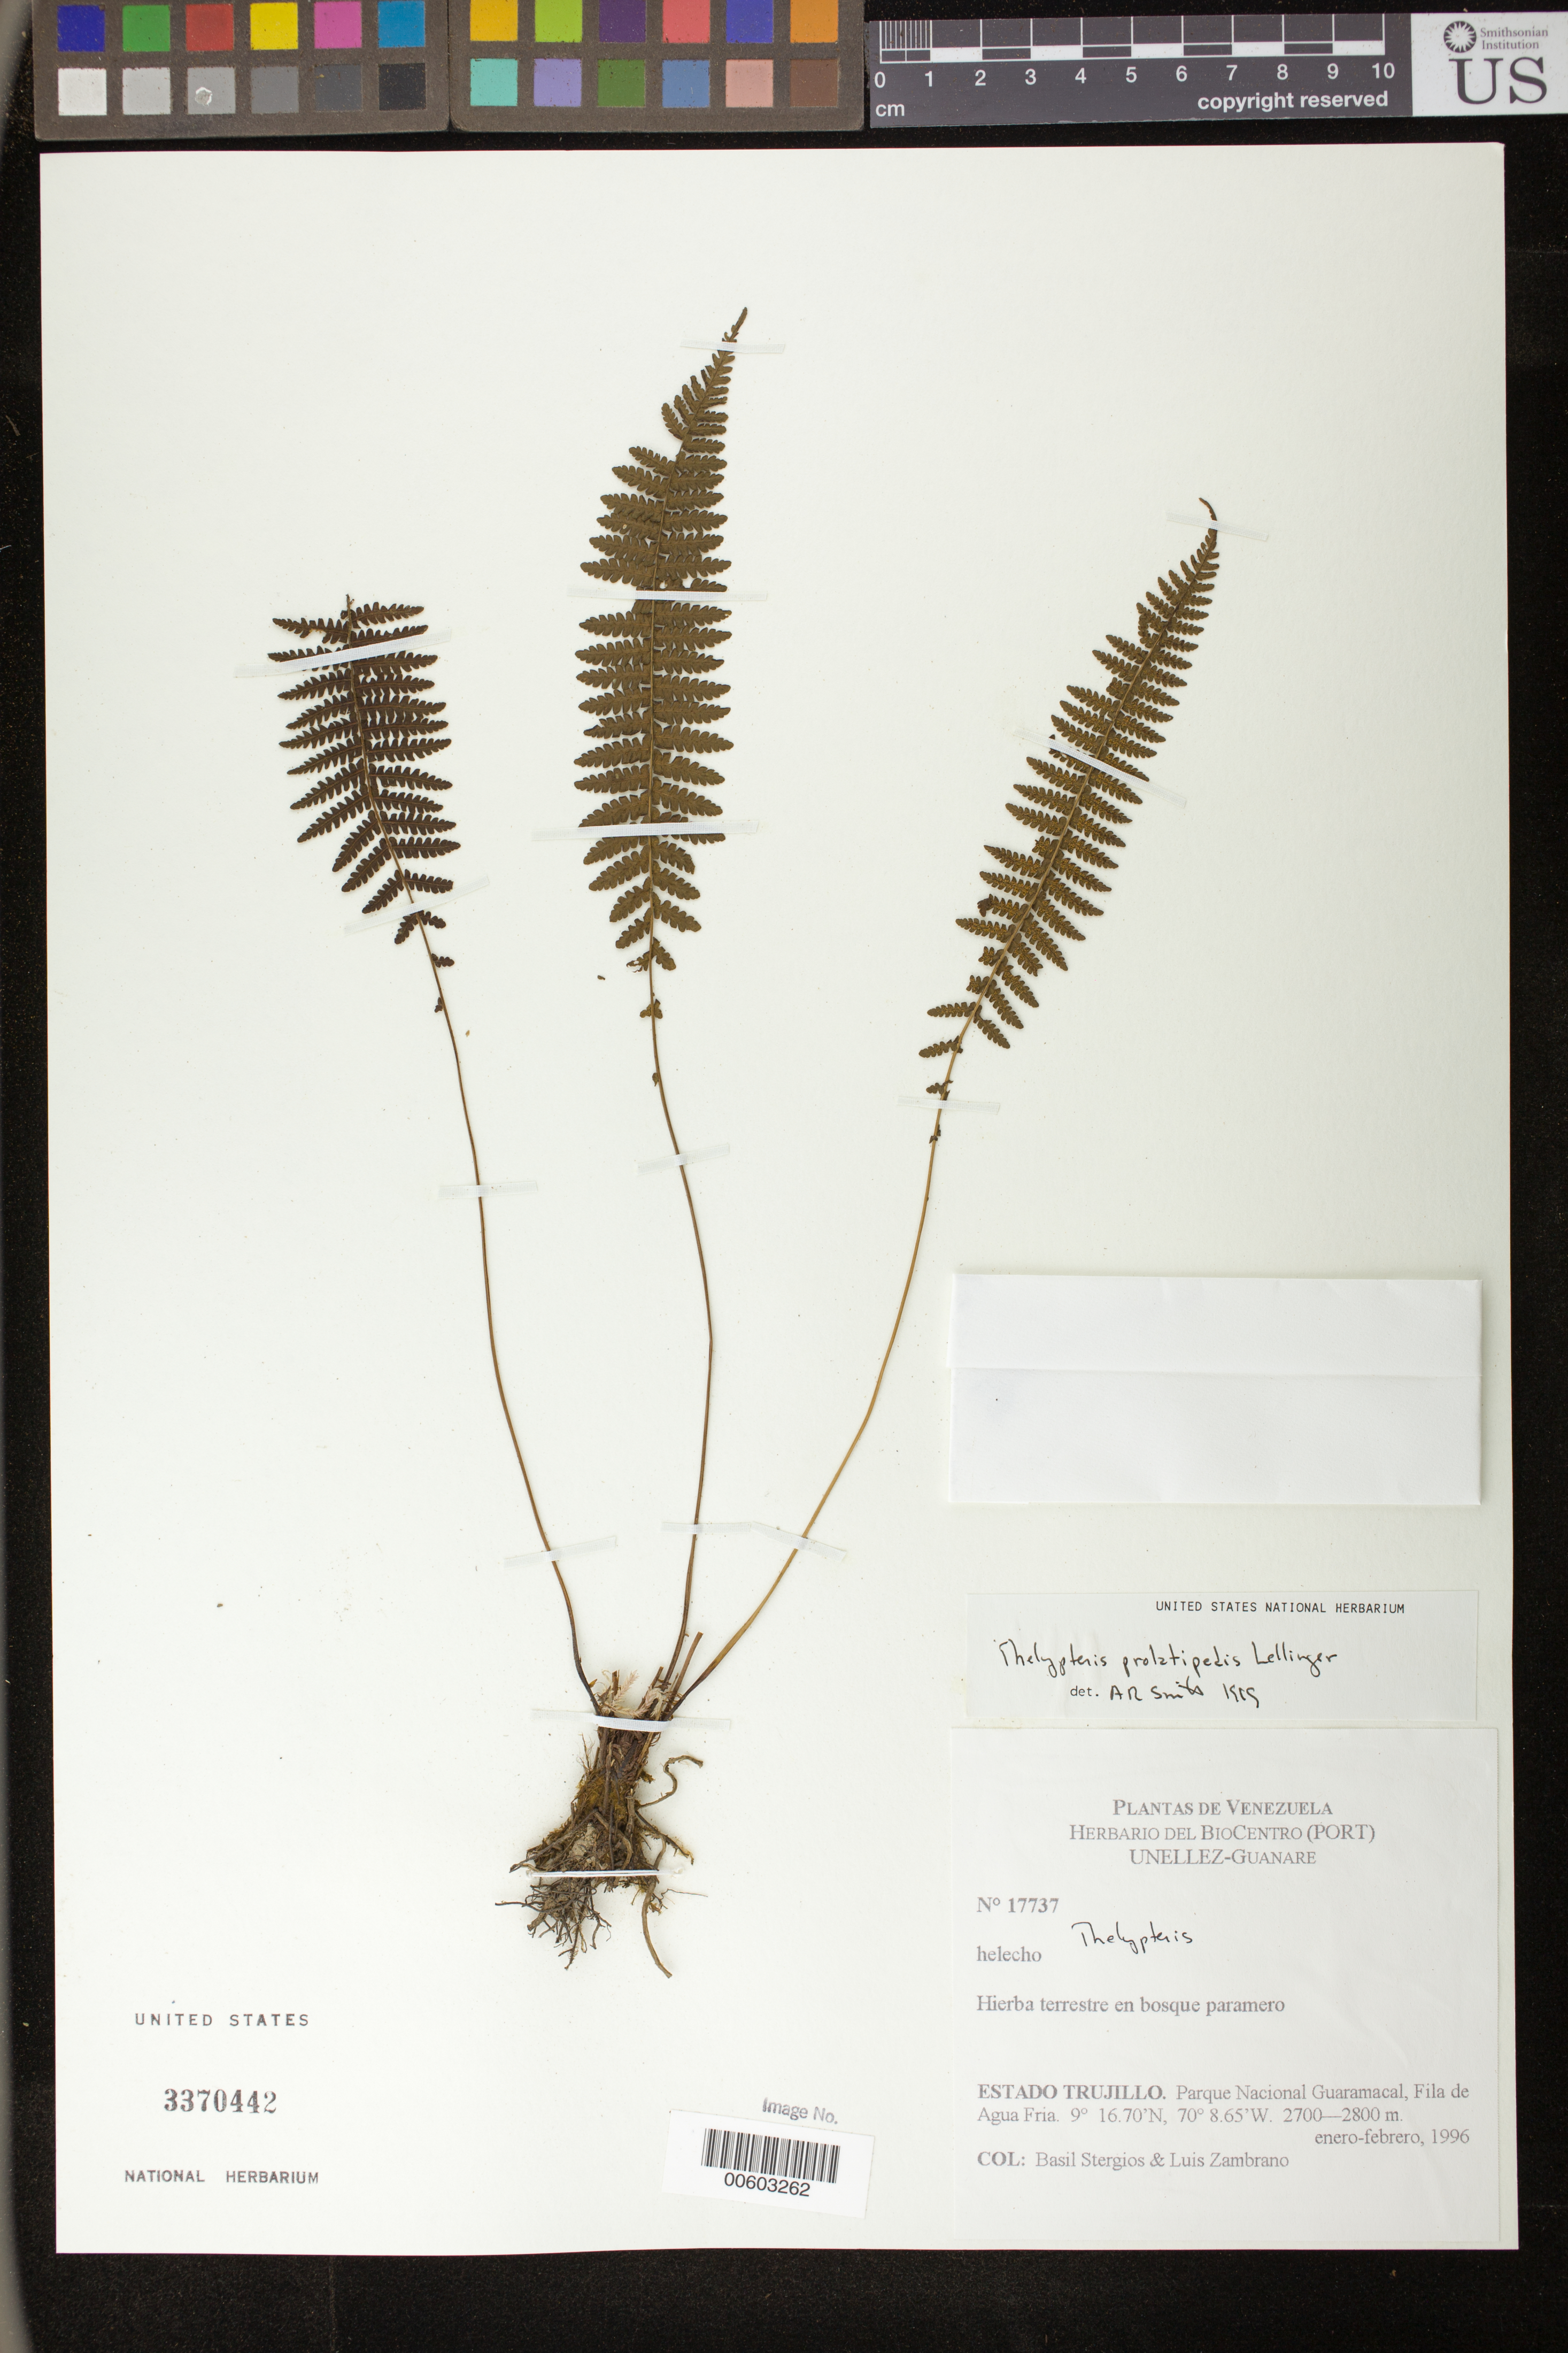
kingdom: Plantae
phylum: Tracheophyta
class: Polypodiopsida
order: Polypodiales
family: Thelypteridaceae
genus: Thelypteris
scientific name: Thelypteris prolatipedis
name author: Lellinger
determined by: Smith, Alan R., (UC)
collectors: B. G. Stergios & L. Zambrano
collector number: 17737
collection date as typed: Jan 1996 to -- Feb 1996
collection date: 1996-01/1996-02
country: Venezuela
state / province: Trujillo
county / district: Boconó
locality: Parque Nacional Guaramacal, Fila de Agua Fria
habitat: Bosque paramero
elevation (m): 2700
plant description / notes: PORT, UC, US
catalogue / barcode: US 3370442